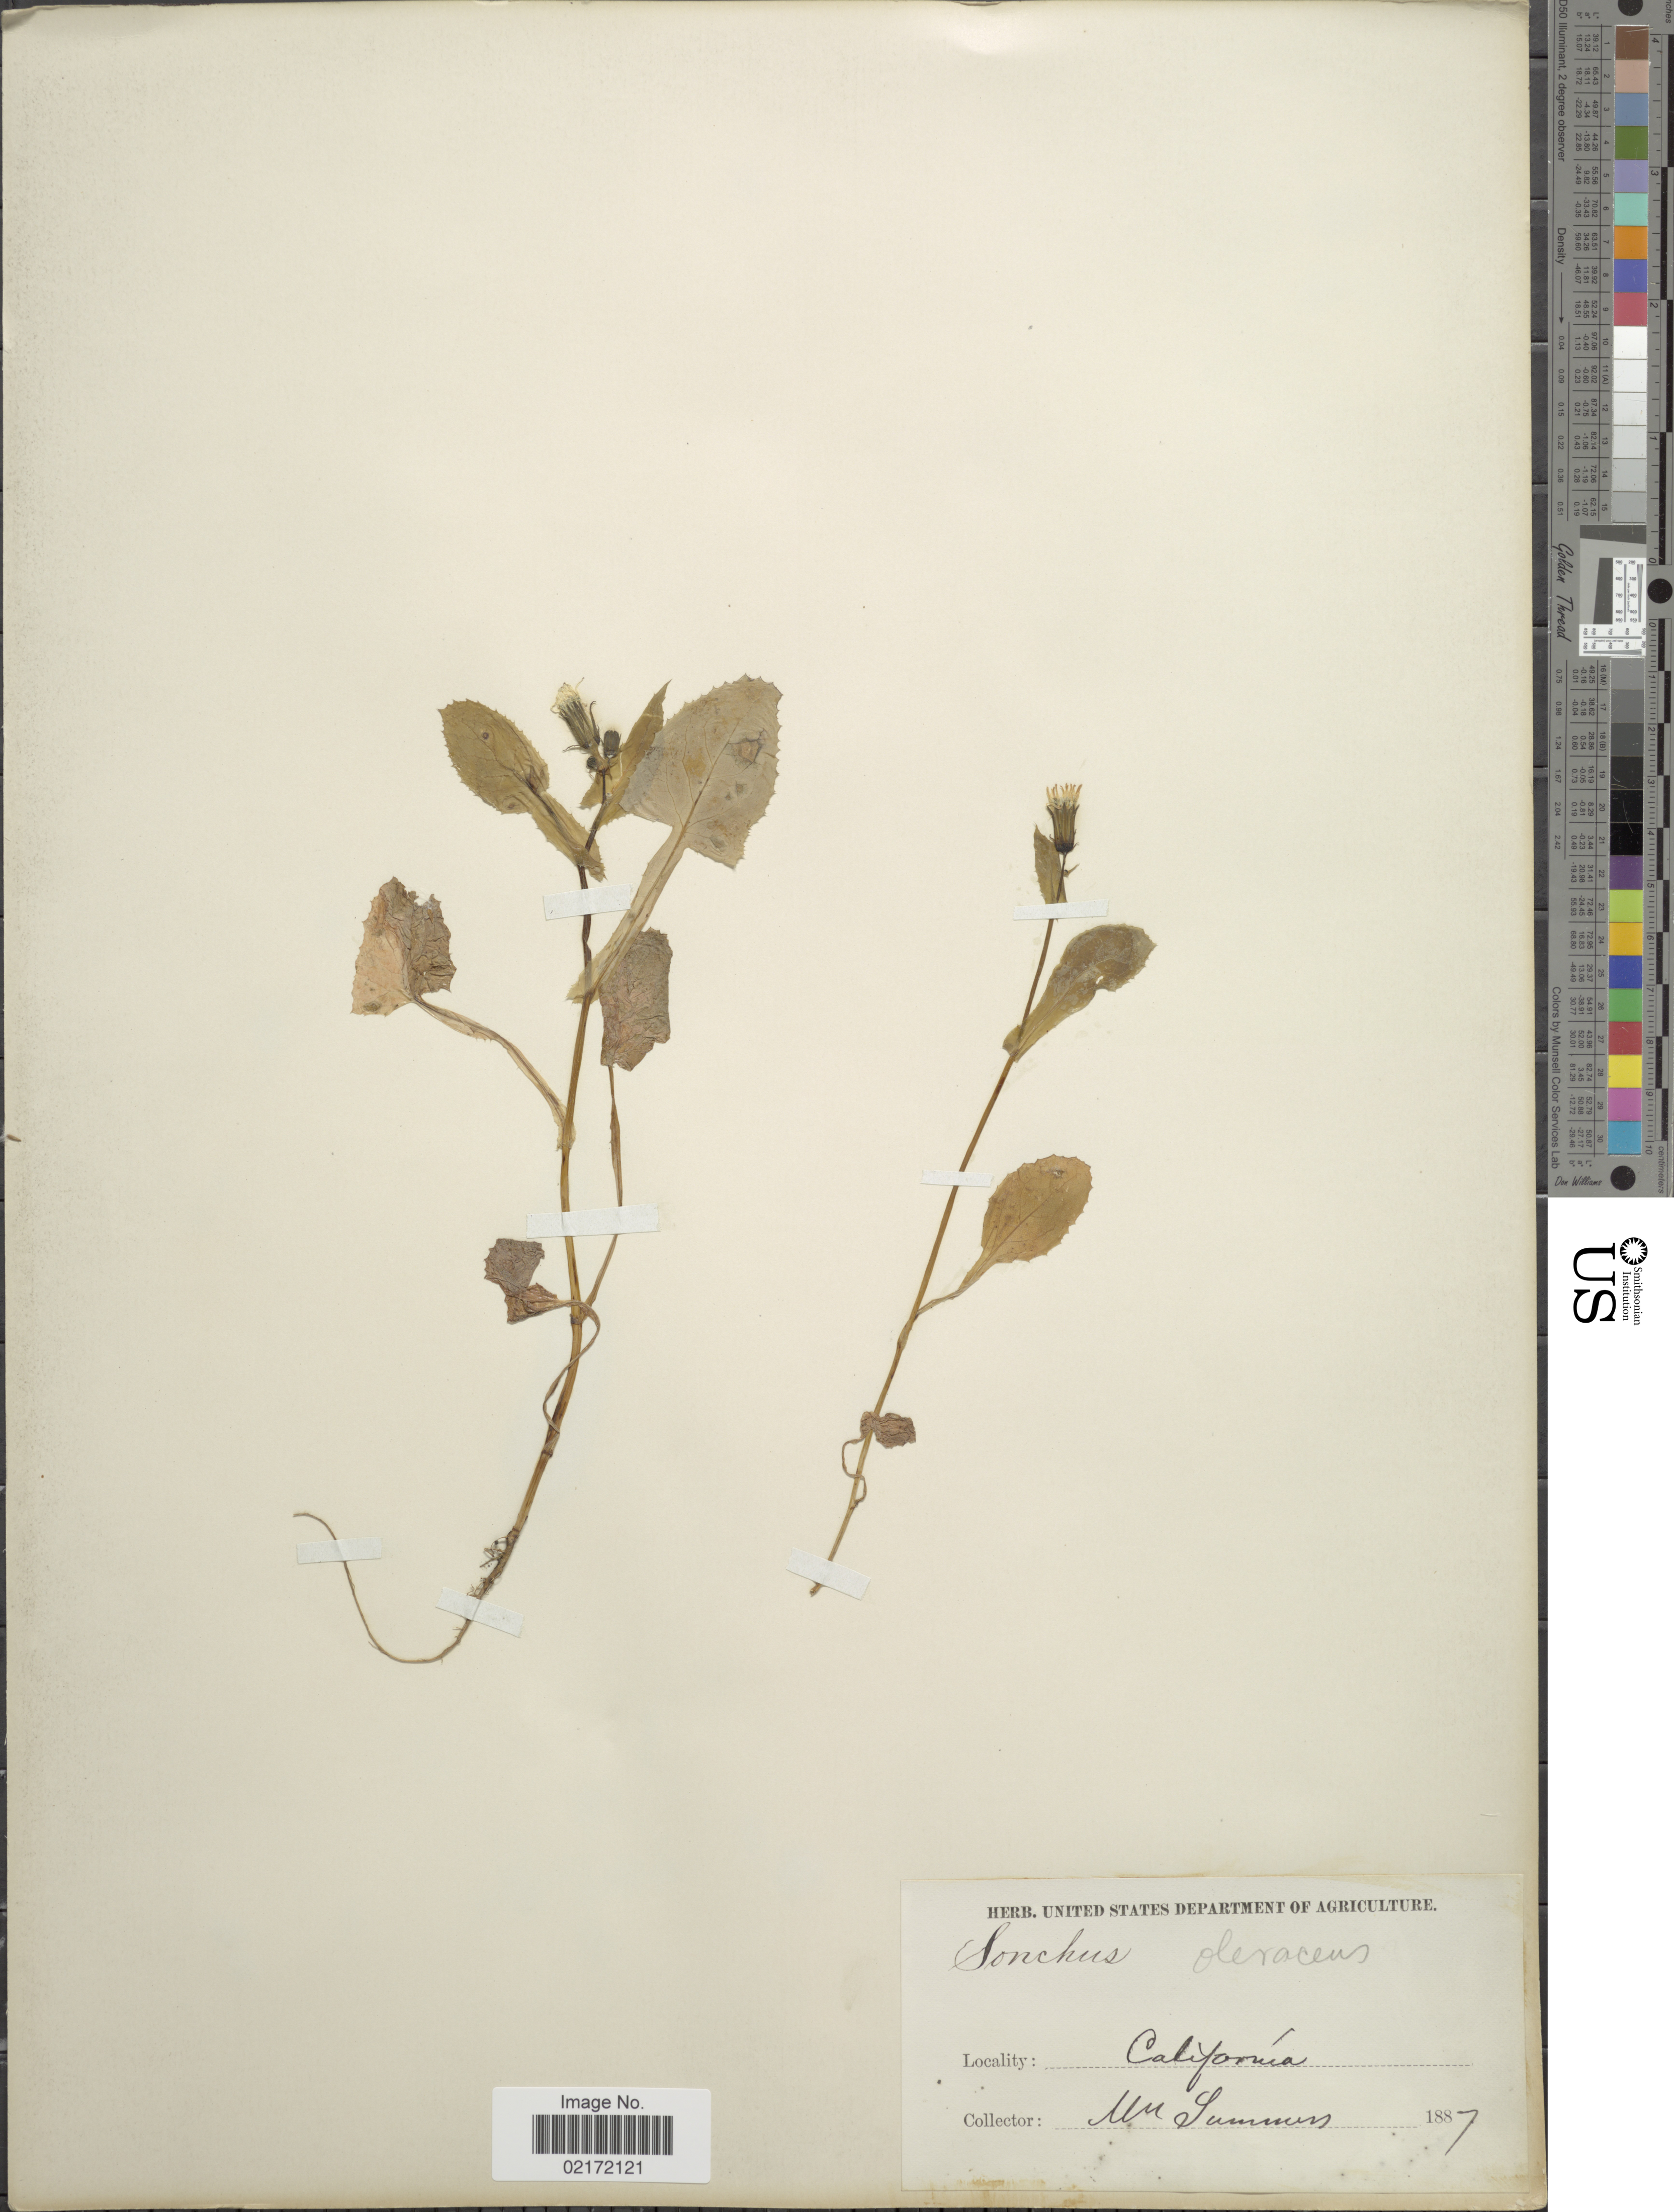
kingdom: Plantae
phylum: Tracheophyta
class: Magnoliopsida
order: Asterales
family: Asteraceae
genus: Sonchus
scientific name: Sonchus oleraceus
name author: L.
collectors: W. Summers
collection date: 1887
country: United States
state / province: California